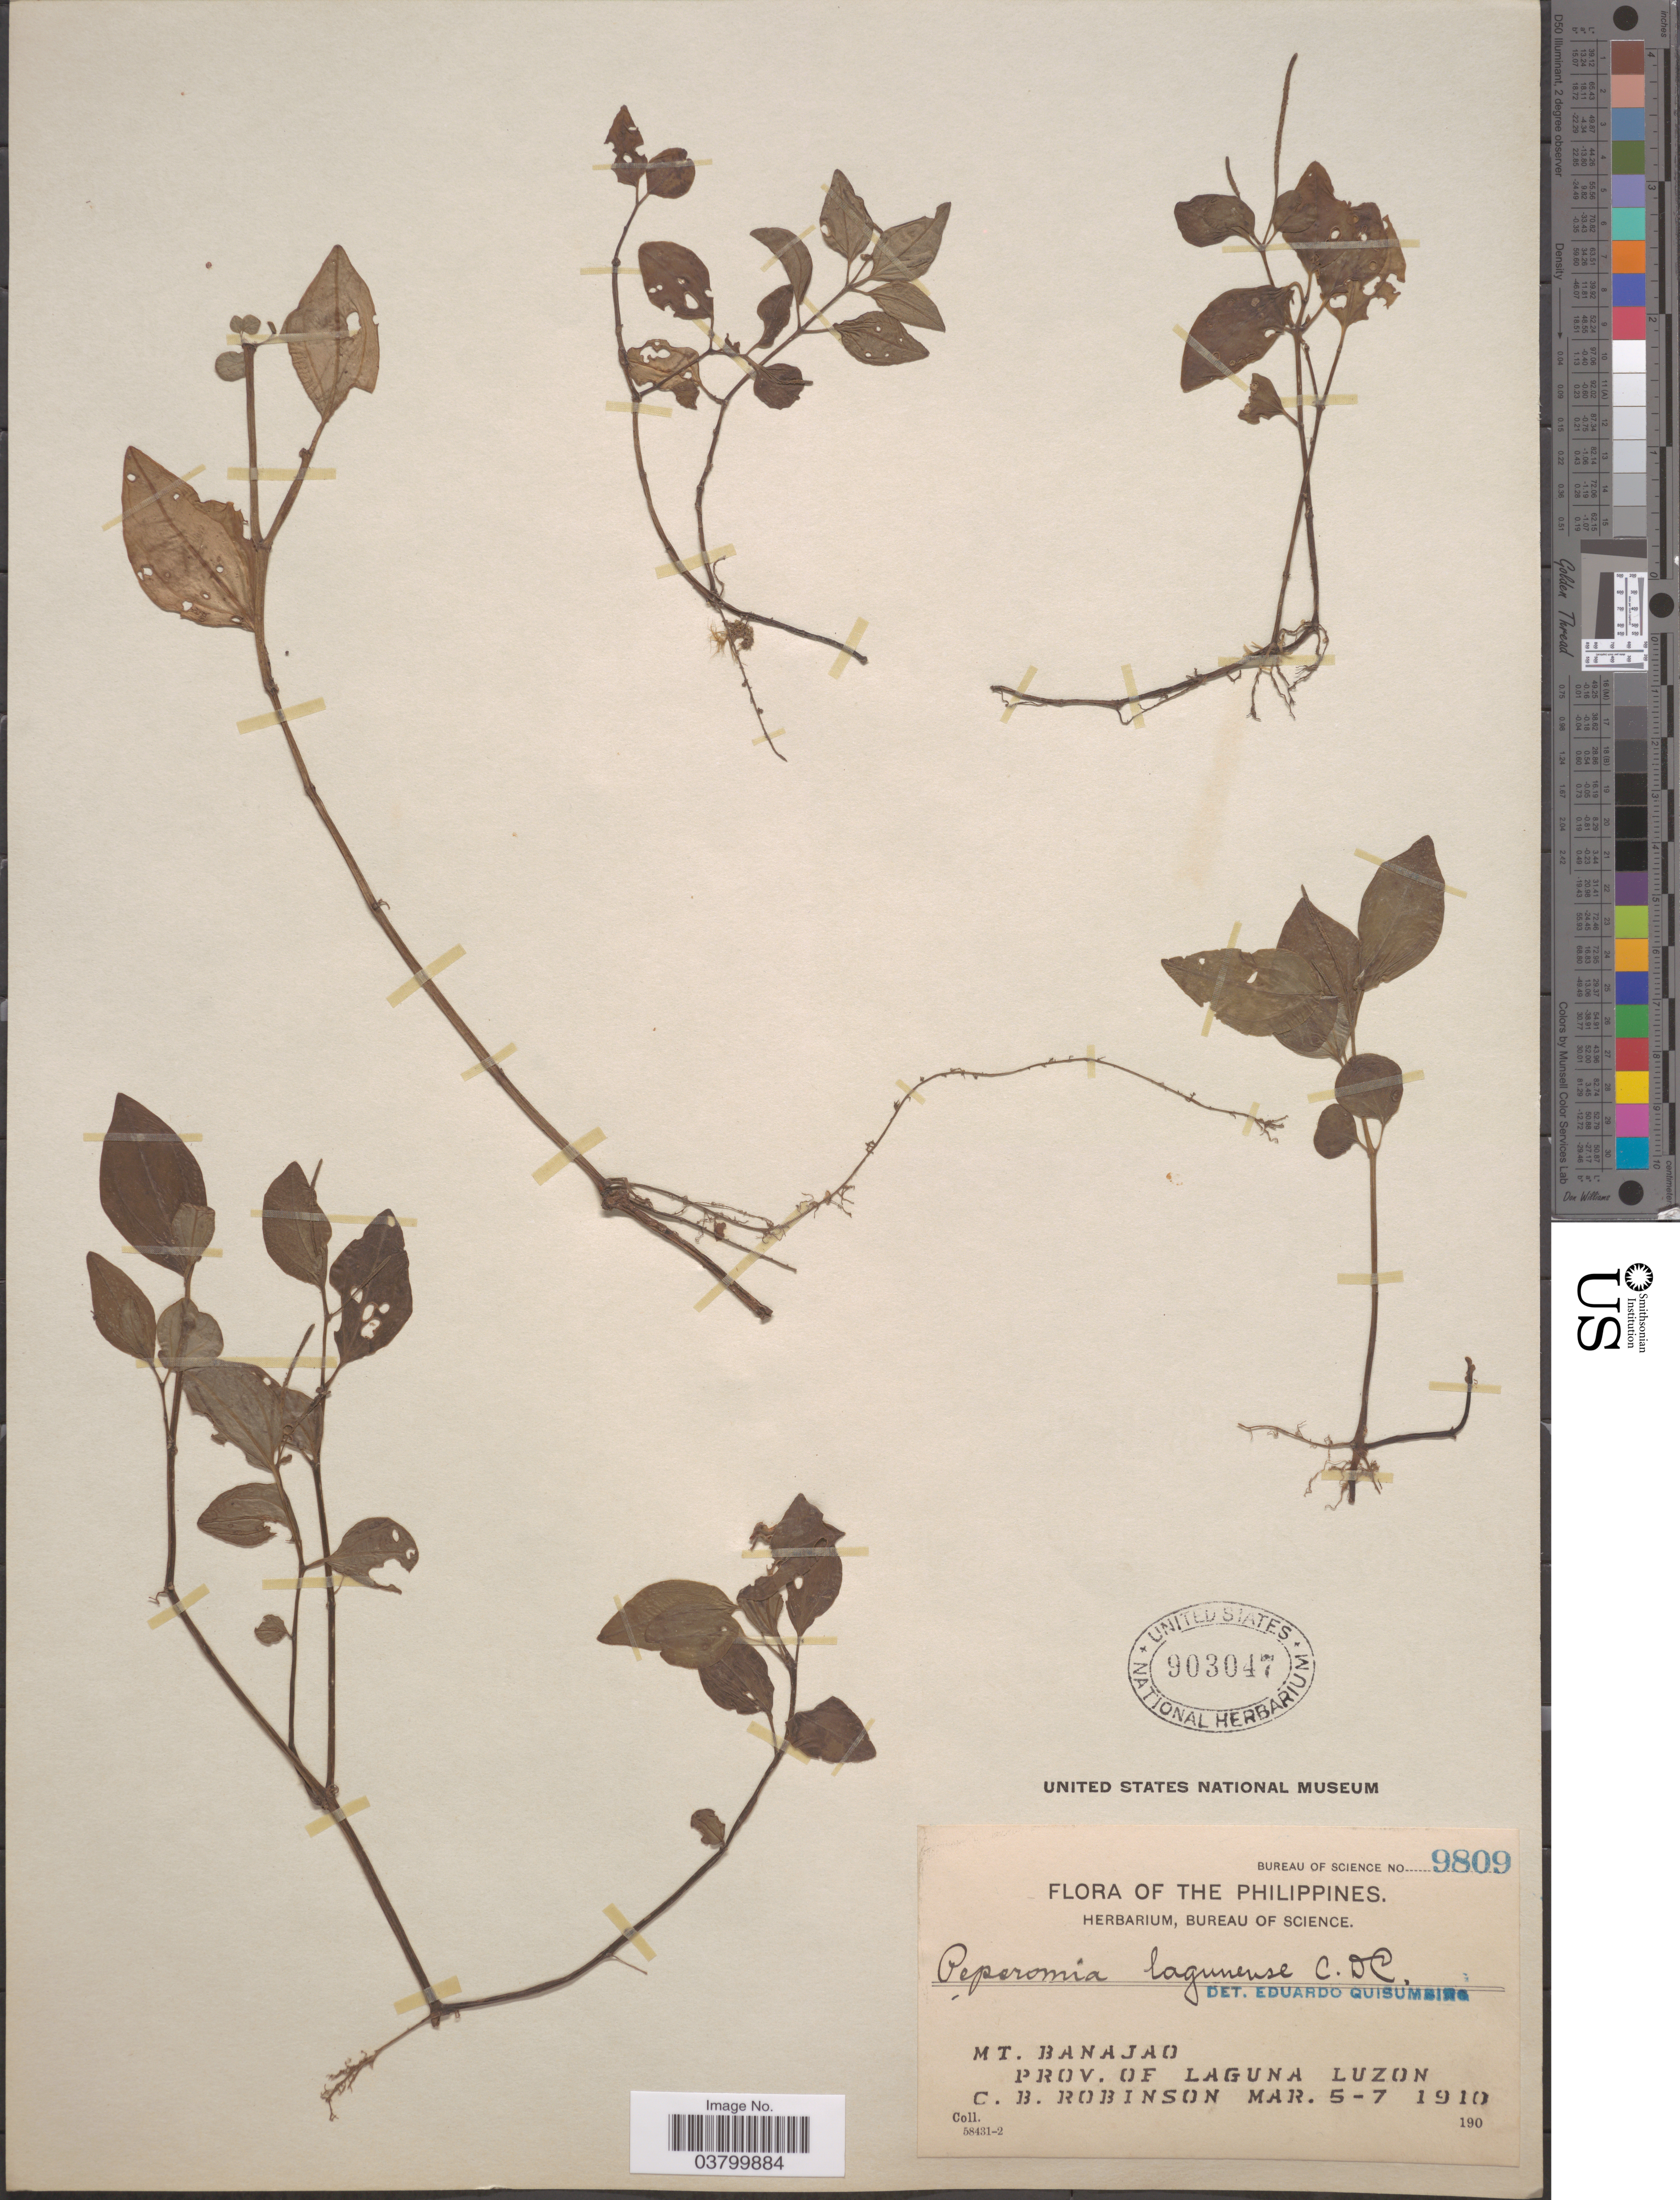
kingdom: Plantae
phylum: Tracheophyta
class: Magnoliopsida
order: Piperales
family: Piperaceae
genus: Peperomia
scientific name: Peperomia lagunaensis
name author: C. DC.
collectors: C. Robinson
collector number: Bureau of Science 9809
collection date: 1910-03-05/1910-03-07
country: Philippines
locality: Mt. Banajao. Prov. of Laguna Luzon.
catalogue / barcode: US 903047